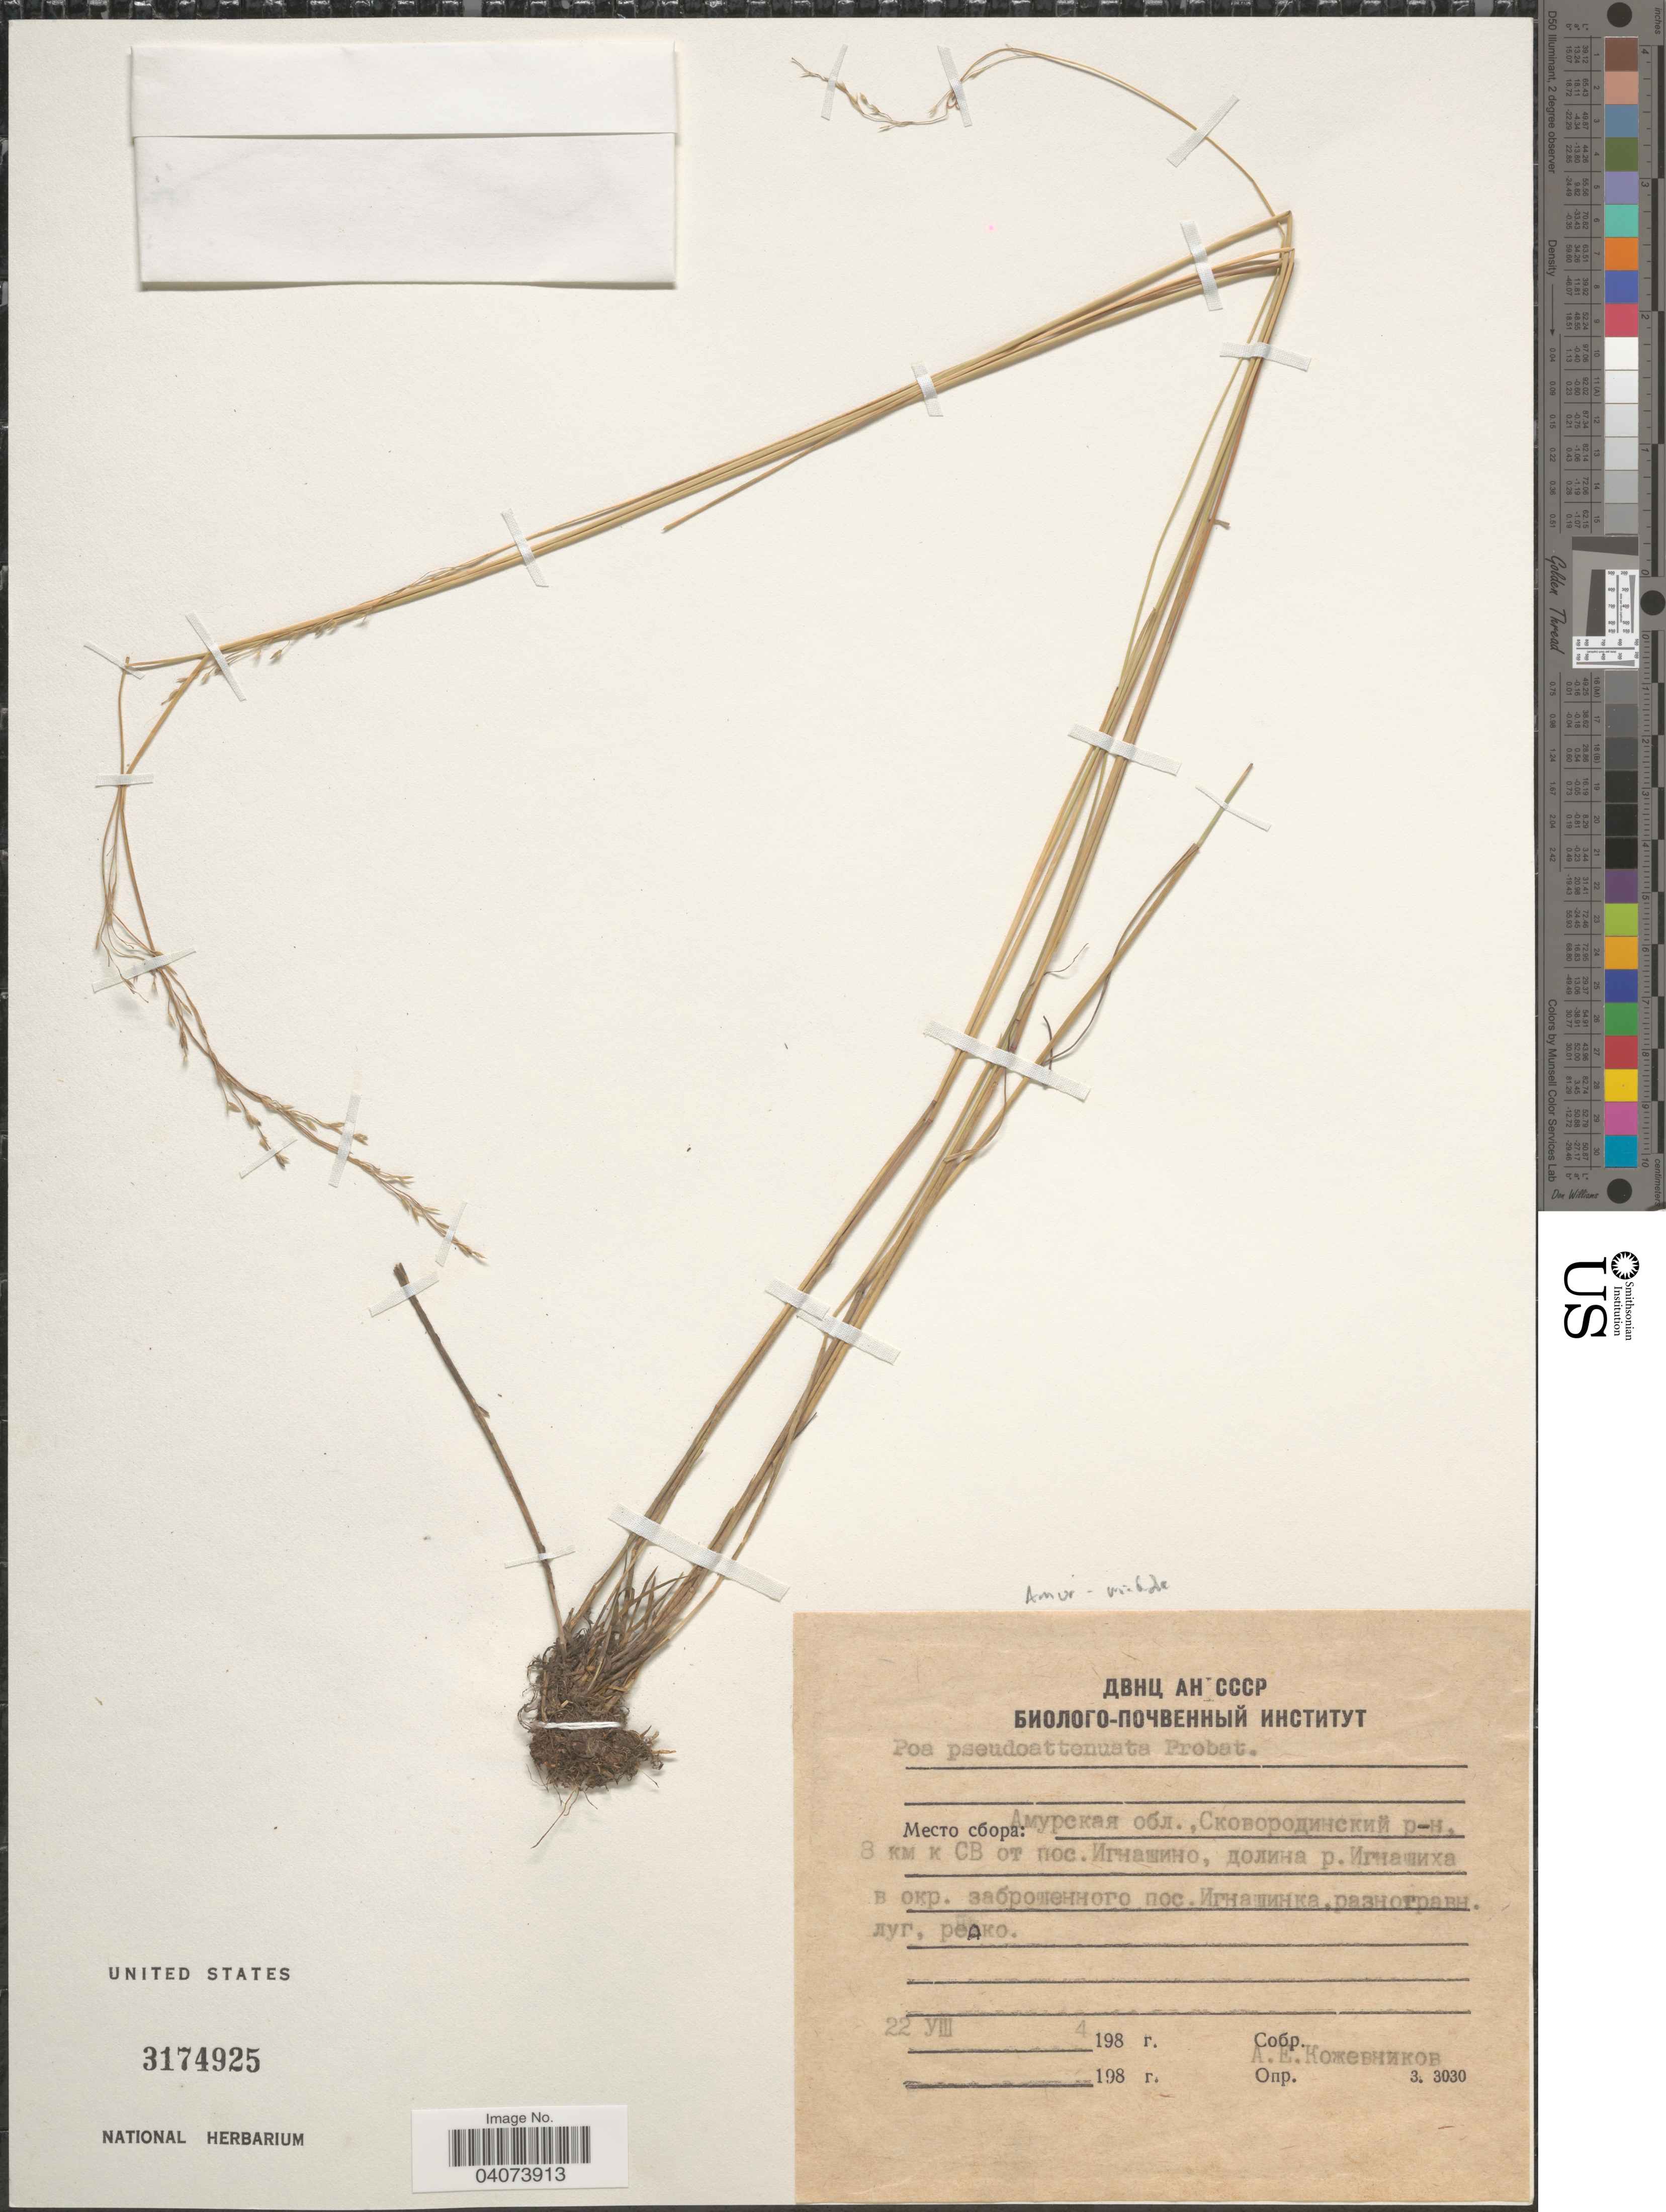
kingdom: Plantae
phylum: Tracheophyta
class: Liliopsida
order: Poales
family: Poaceae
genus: Poa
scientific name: Poa pseudoattenuata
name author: Prob.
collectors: A. Kozhevnikov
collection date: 1984-08-22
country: Russian Federation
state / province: Amur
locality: District Skovorodinskiy, 8 km NE from village Ignashino, valley of river Ignashikha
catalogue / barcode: US 3174925